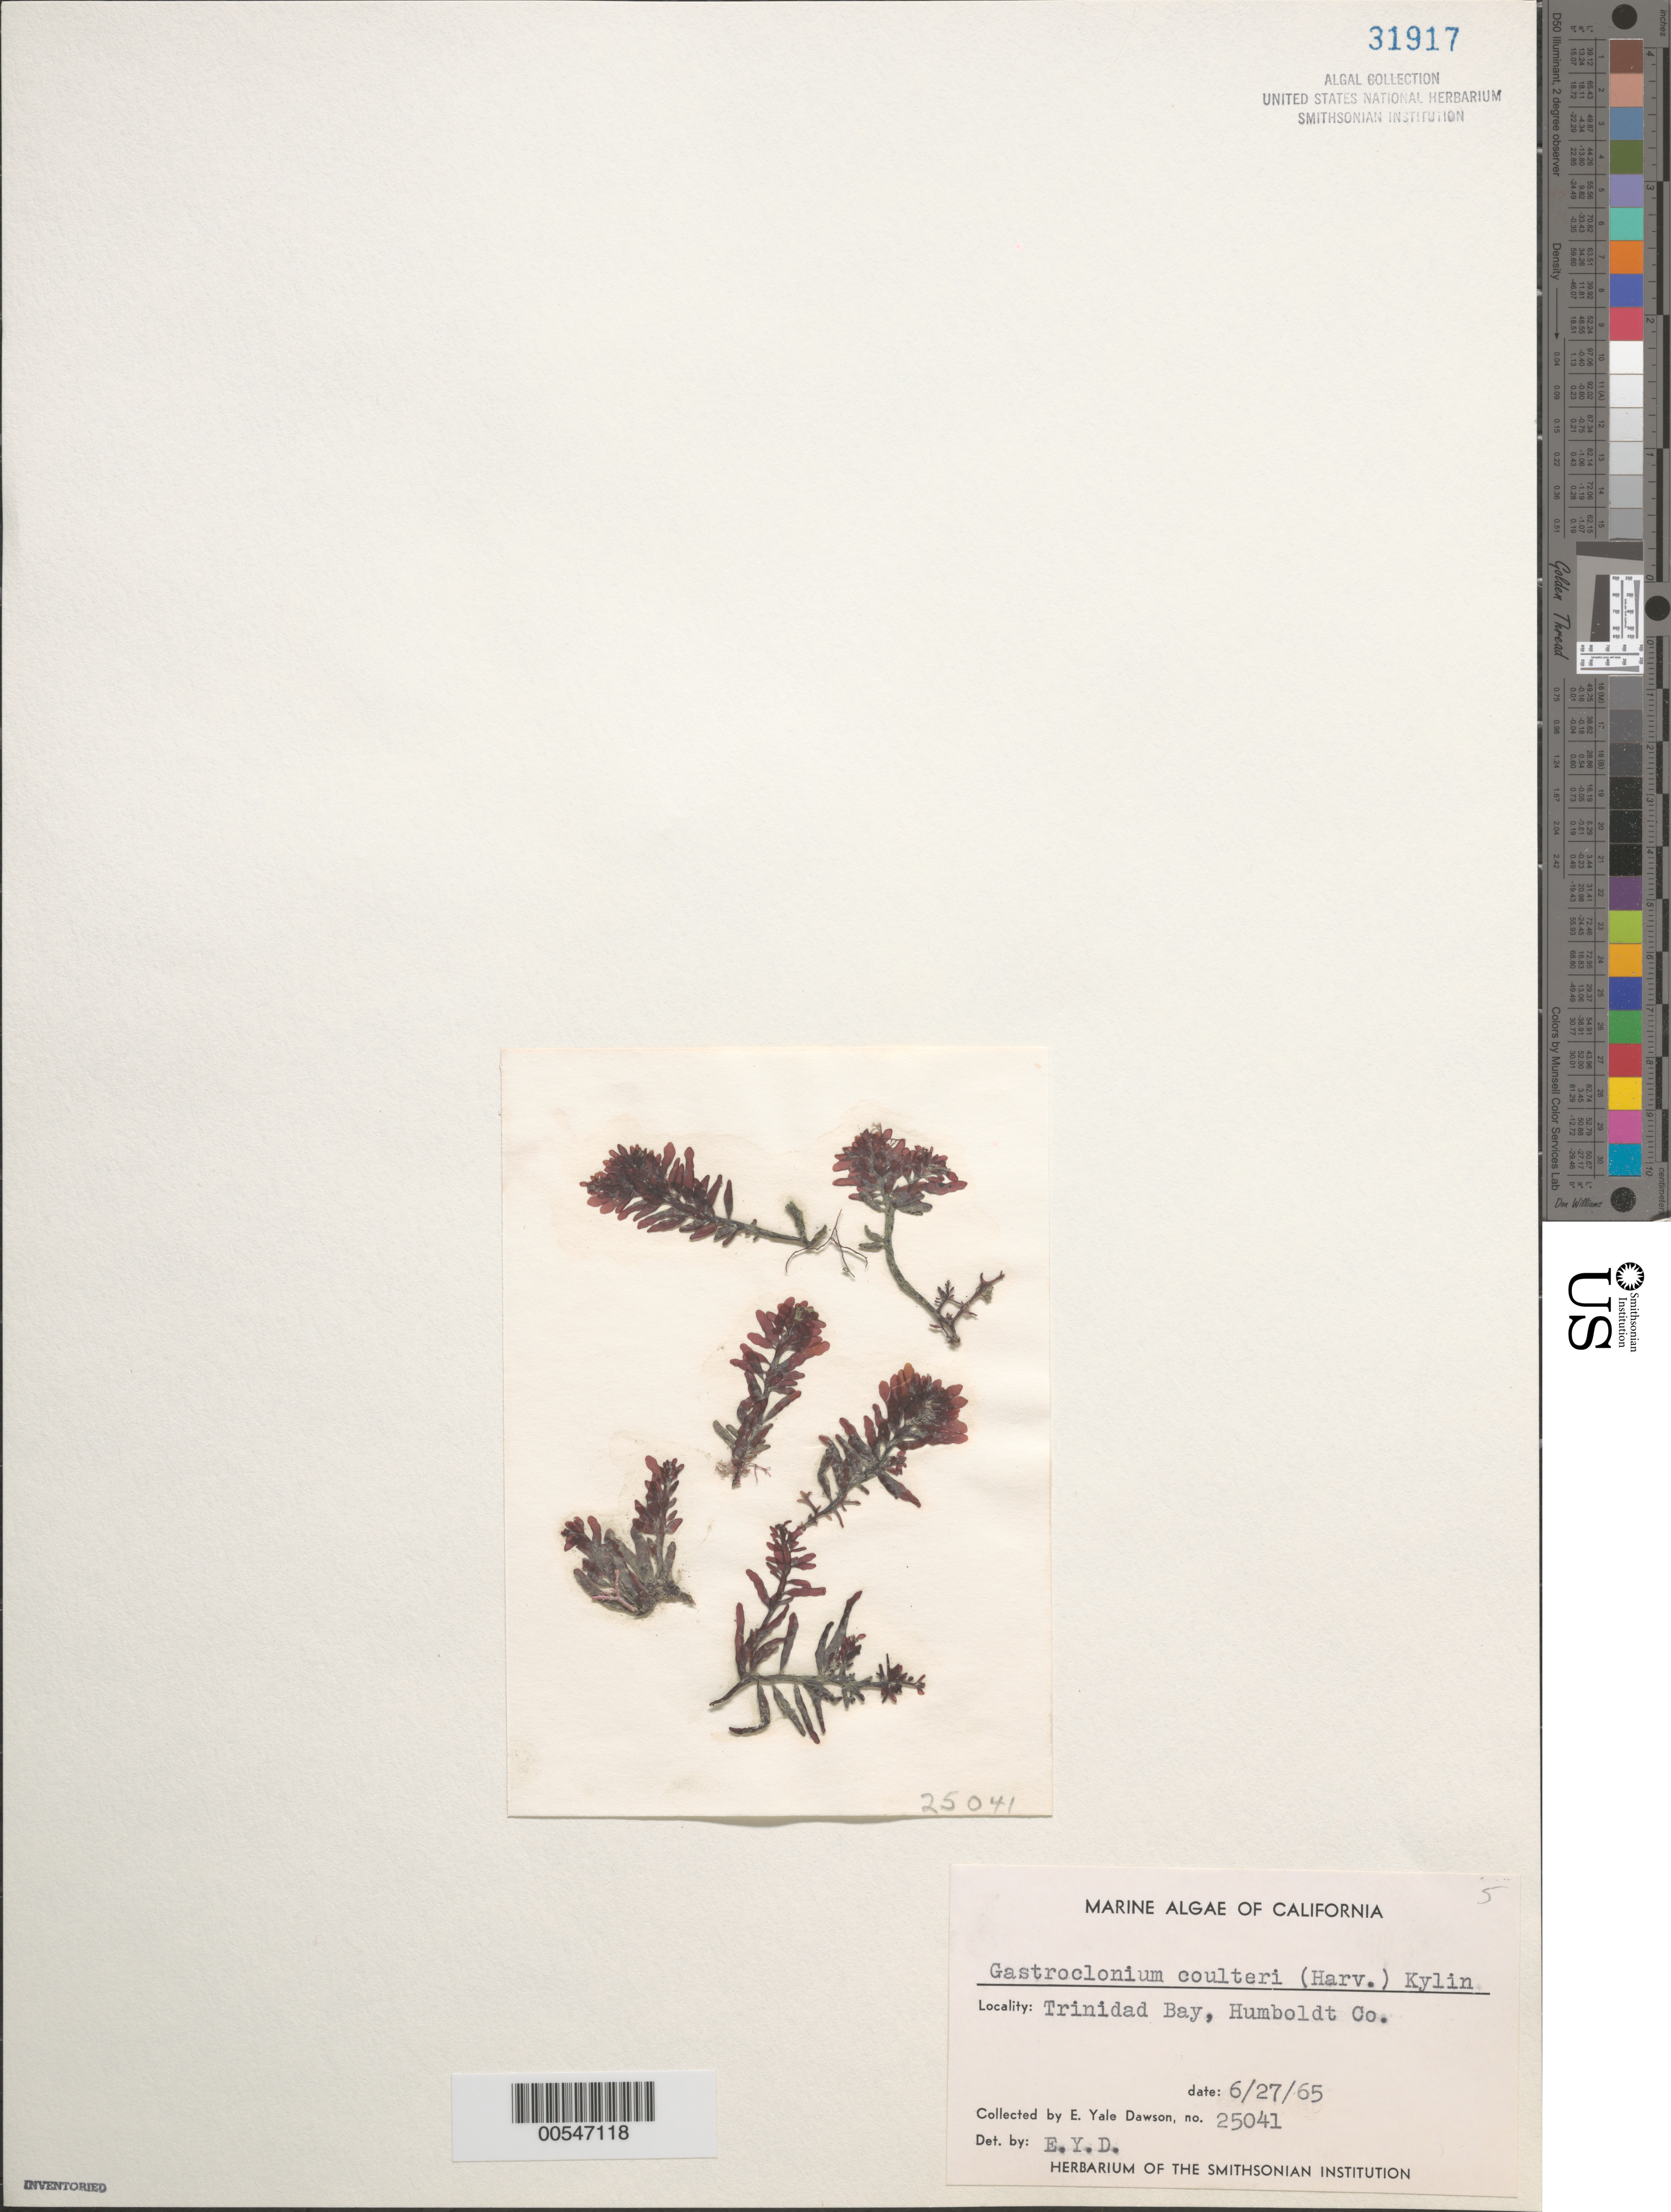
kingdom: Plantae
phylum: Rhodophyta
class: Florideophyceae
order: Rhodymeniales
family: Champiaceae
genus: Neogastroclonium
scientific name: Neogastroclonium subarticulatum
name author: (Turner) L. Le Gall et al.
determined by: Algae name updating Project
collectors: E. Y. Dawson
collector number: EYD 25041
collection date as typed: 27 Jun 1965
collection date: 1965-06-27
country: United States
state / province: California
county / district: Humboldt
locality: Trinidad Bay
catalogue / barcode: US 31917